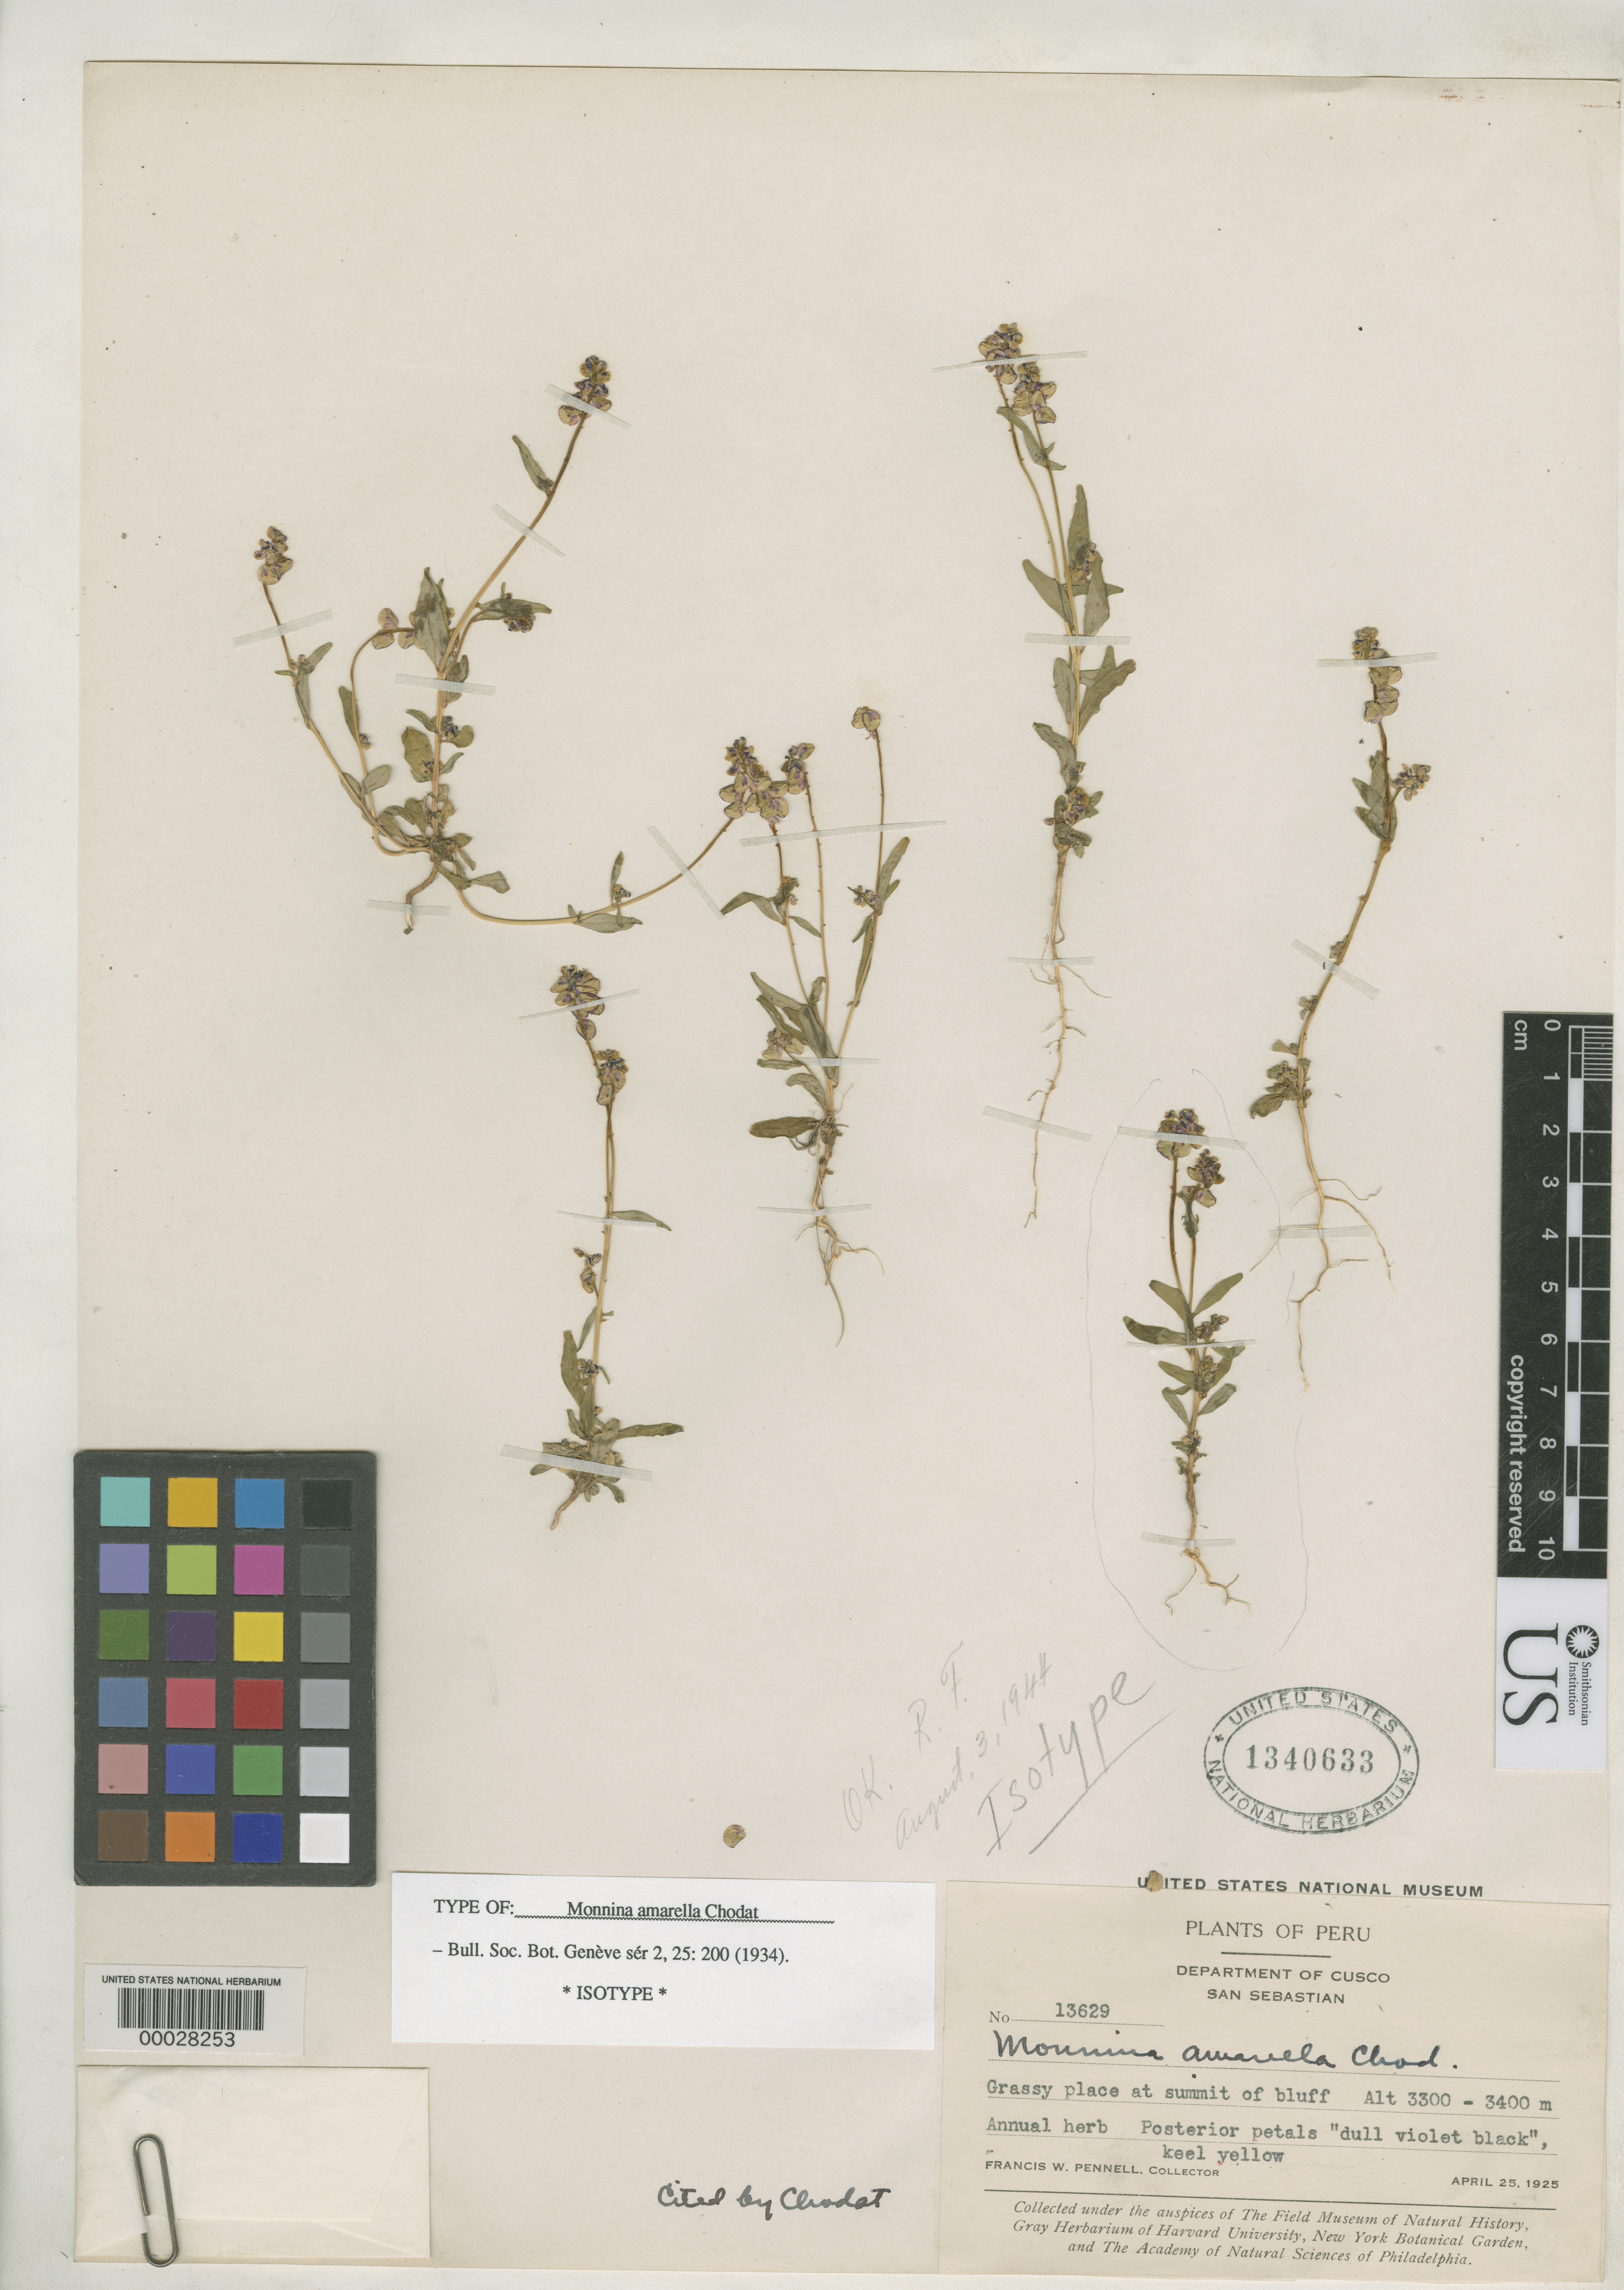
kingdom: Plantae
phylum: Tracheophyta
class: Magnoliopsida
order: Fabales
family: Polygalaceae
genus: Monnina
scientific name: Monnina amarella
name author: Chodat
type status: Isolectotype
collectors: F. W. Pennell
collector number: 13629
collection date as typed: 25 Apr 1925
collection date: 1925-04-25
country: Peru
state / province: Cusco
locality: San Sebastian.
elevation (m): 3300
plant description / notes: Isolectotype according to Tropicos, but annotated as isotype.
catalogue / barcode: US 1340633